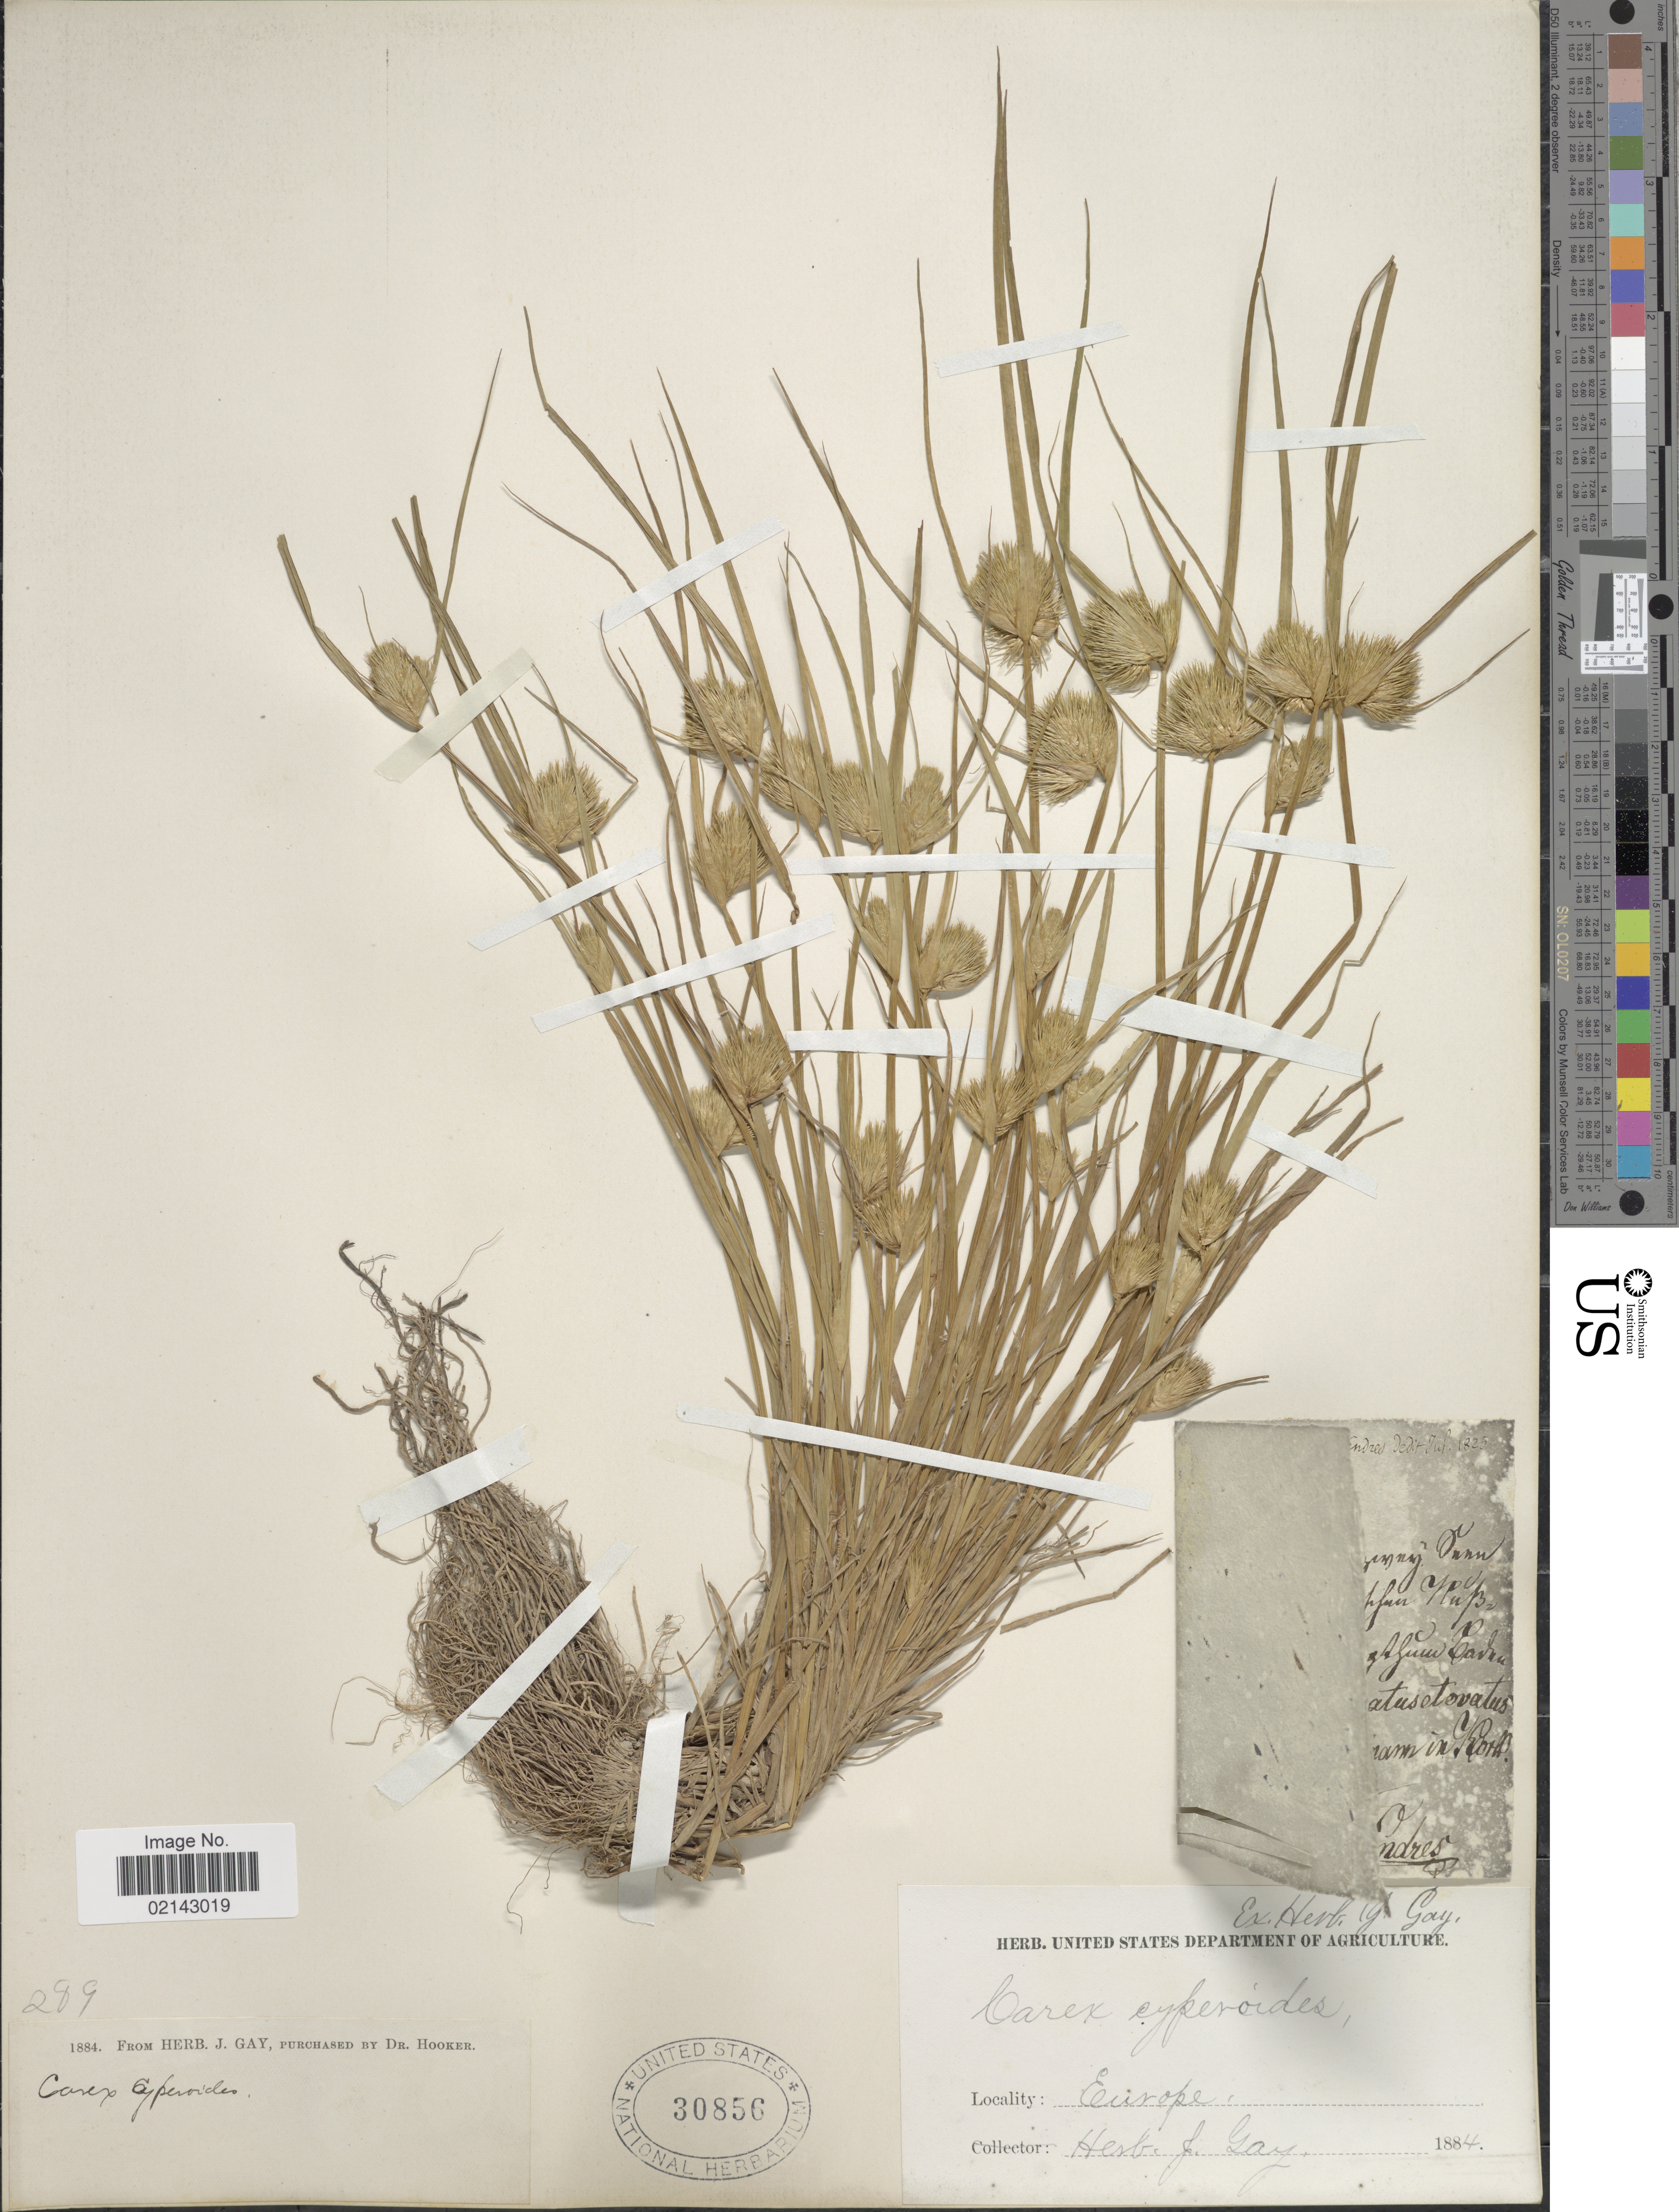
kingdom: Plantae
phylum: Tracheophyta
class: Liliopsida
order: Poales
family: Cyperaceae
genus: Carex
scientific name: Carex bohemica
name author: Schreb.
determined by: Strong, Mark T., (BOT), Smithsonian Institution - National Museum of Natural History (UNITED STATES)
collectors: ex herb. J. Gay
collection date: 1884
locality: Europe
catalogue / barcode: US 30856